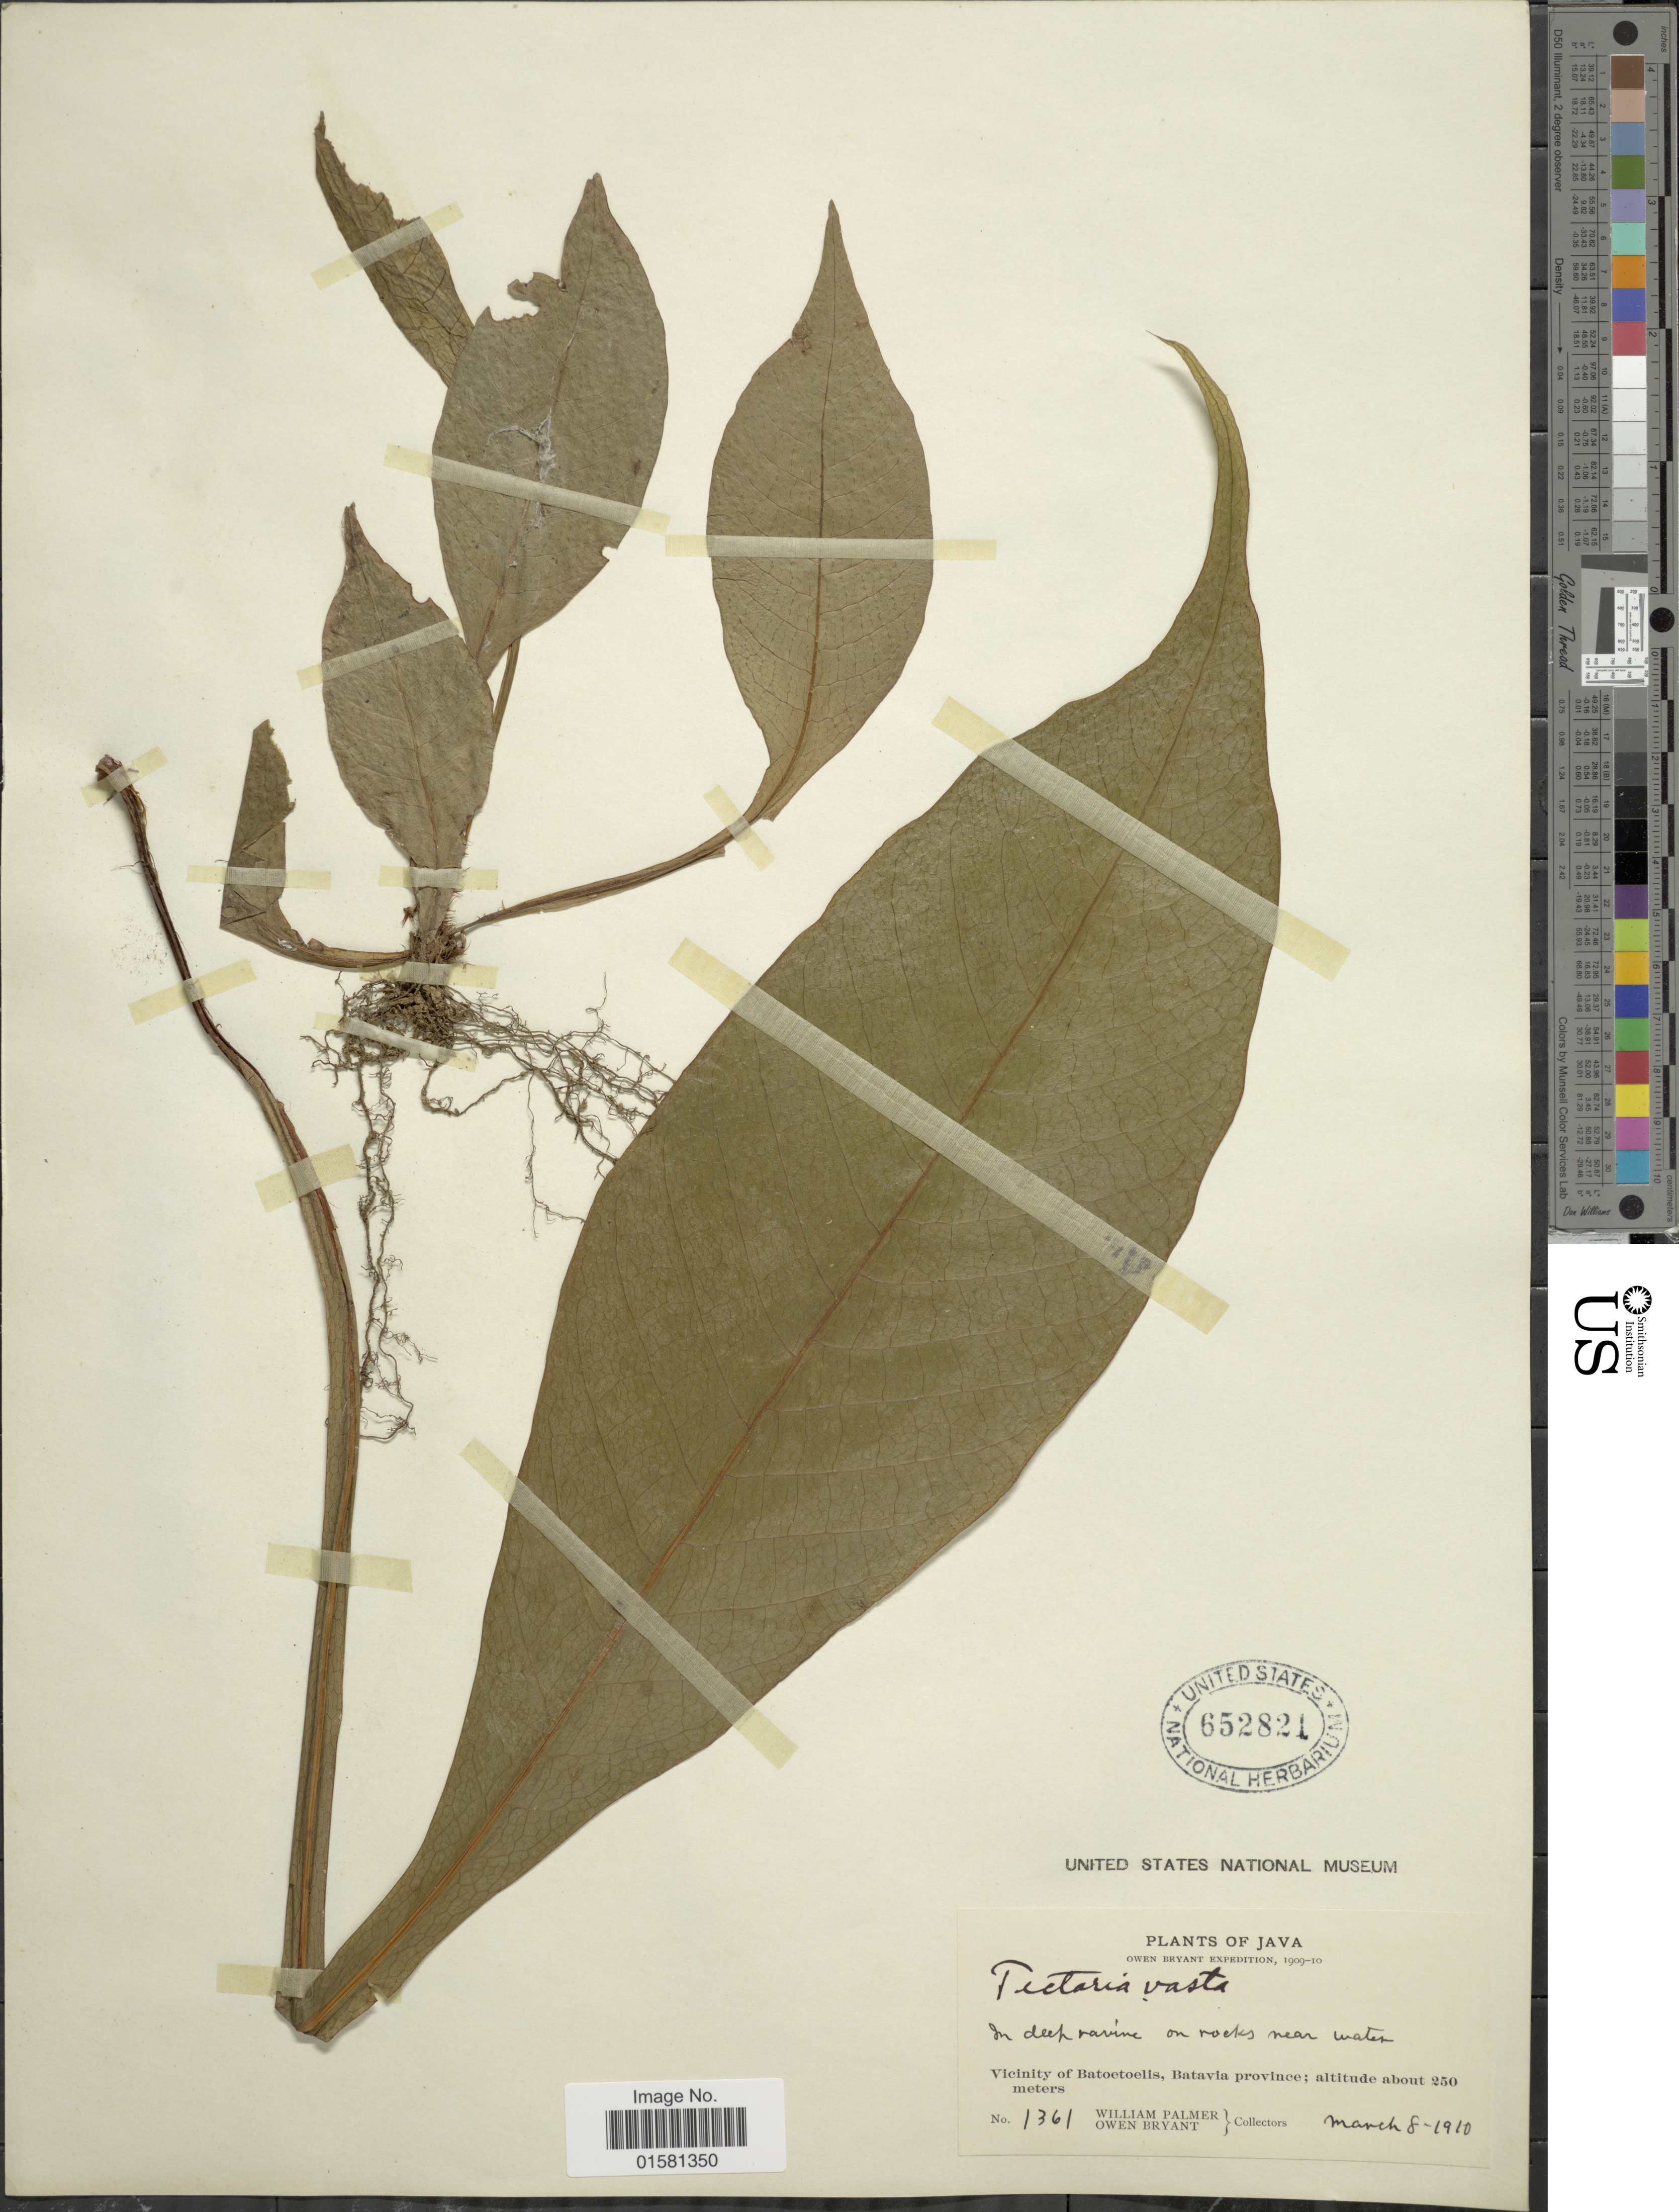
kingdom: Plantae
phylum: Tracheophyta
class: Polypodiopsida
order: Polypodiales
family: Tectariaceae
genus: Tectaria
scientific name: Tectaria vasta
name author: (Bedd.) Copel.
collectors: W. Palmer & O. Bryant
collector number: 1361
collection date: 1910-03-08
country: Indonesia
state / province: Java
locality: Java, vicinity of Batoetoelis, Batavia province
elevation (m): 250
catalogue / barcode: US 652821